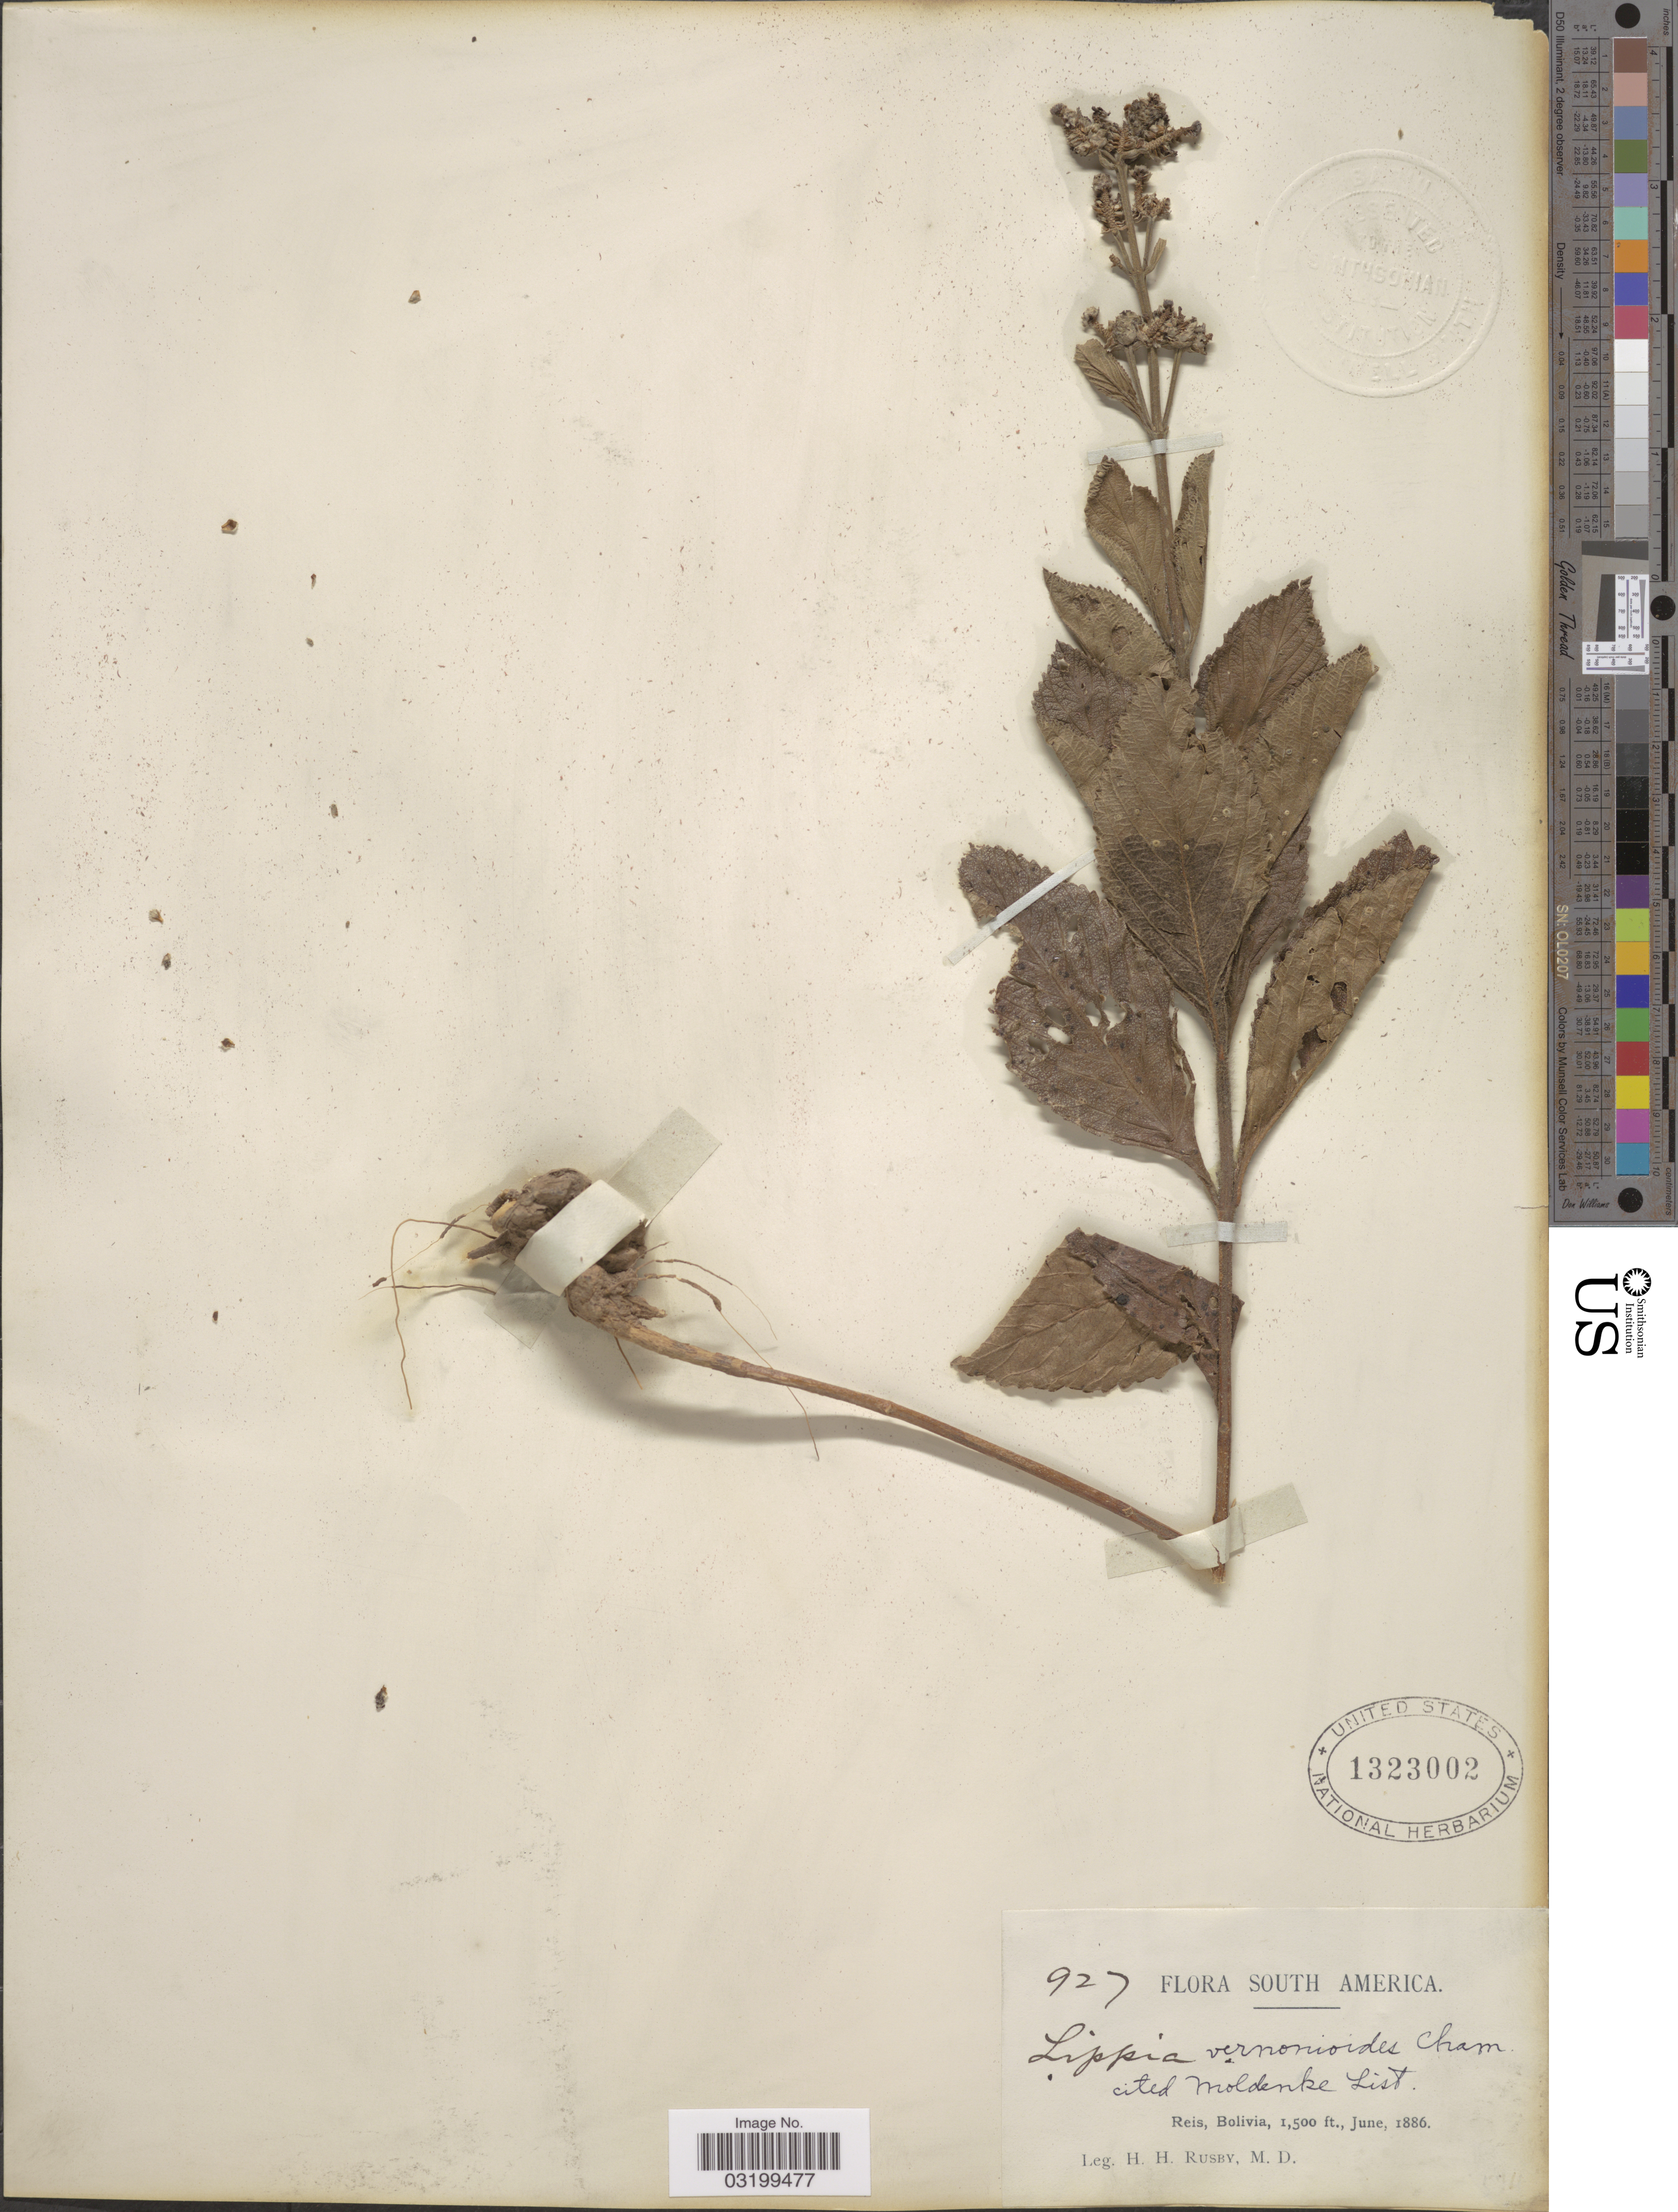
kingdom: Plantae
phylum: Tracheophyta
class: Magnoliopsida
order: Lamiales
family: Verbenaceae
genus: Lippia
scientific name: Lippia vernonioides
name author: Cham.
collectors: H. H. Rusby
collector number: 927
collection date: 1886-06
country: Bolivia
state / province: Pando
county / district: Nicolas Suarez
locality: Reis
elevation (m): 457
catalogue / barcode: US 1323002